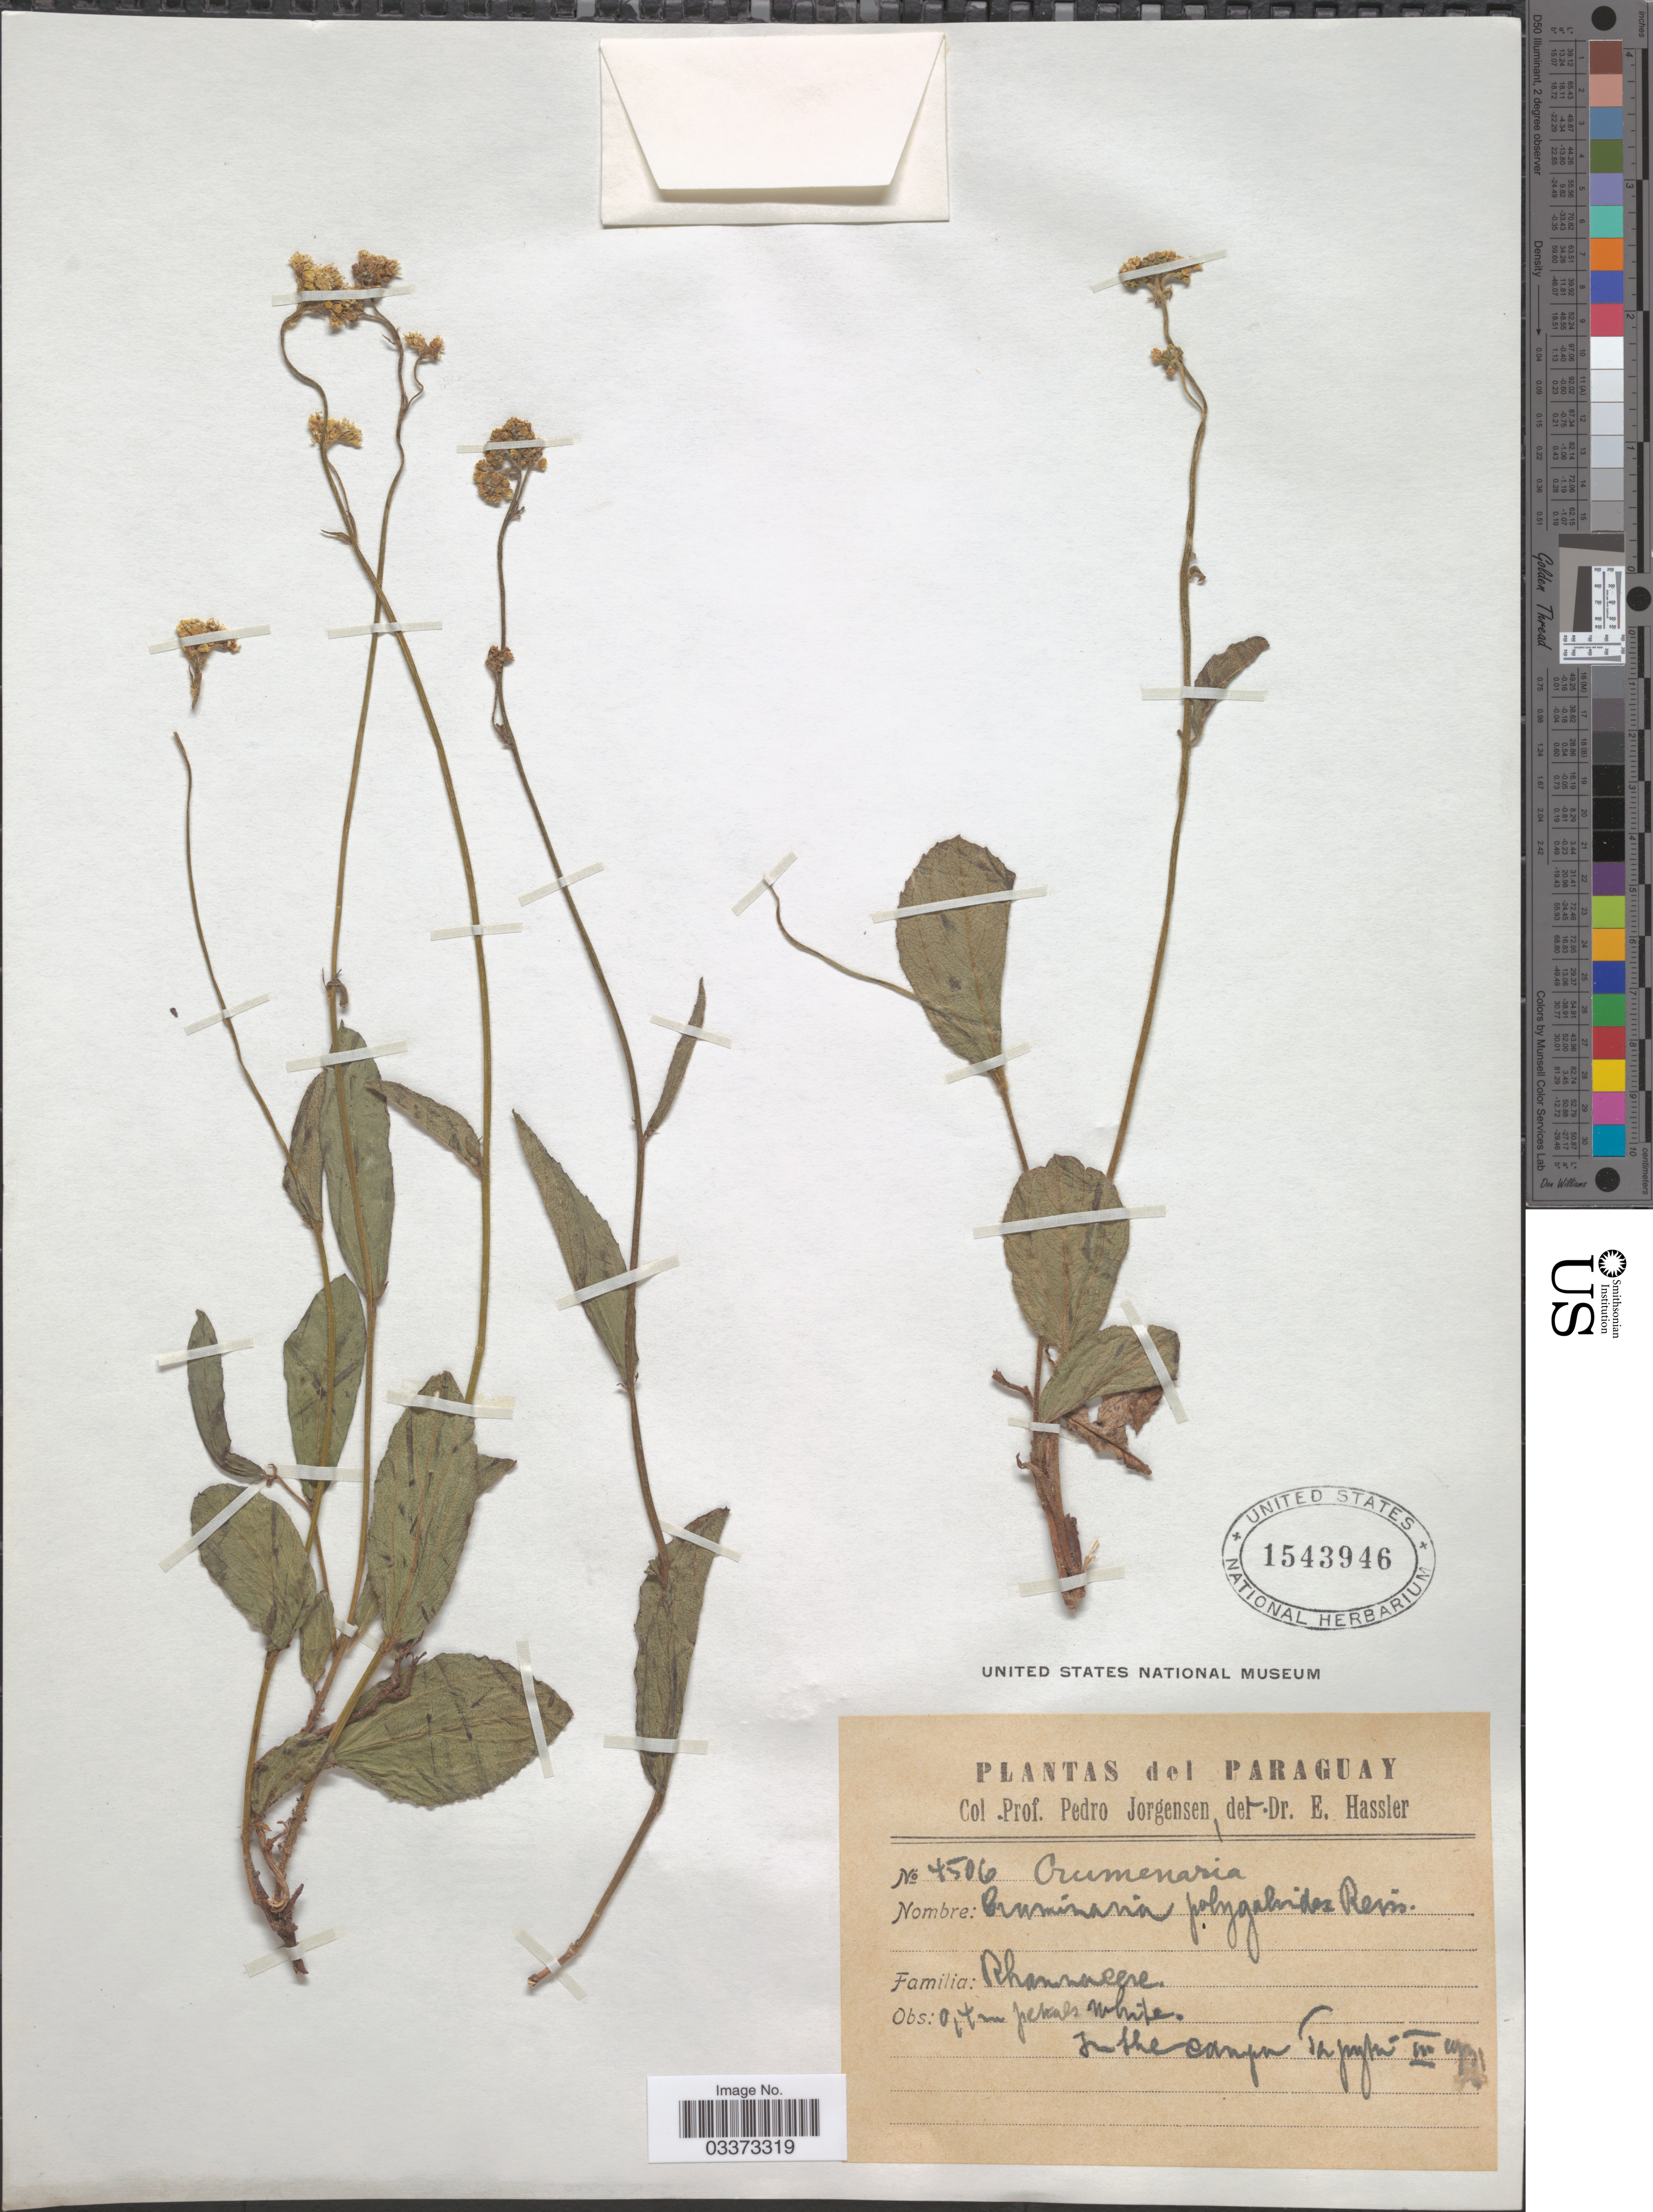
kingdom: Plantae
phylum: Tracheophyta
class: Magnoliopsida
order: Rosales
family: Rhamnaceae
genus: Crumenaria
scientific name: Crumenaria lilloi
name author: Suess.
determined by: Figueira, Mauricio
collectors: P. Jörgensen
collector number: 4506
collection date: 1931-03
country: Paraguay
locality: In the campo Tajgtu [interpreted].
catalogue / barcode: US 1543946